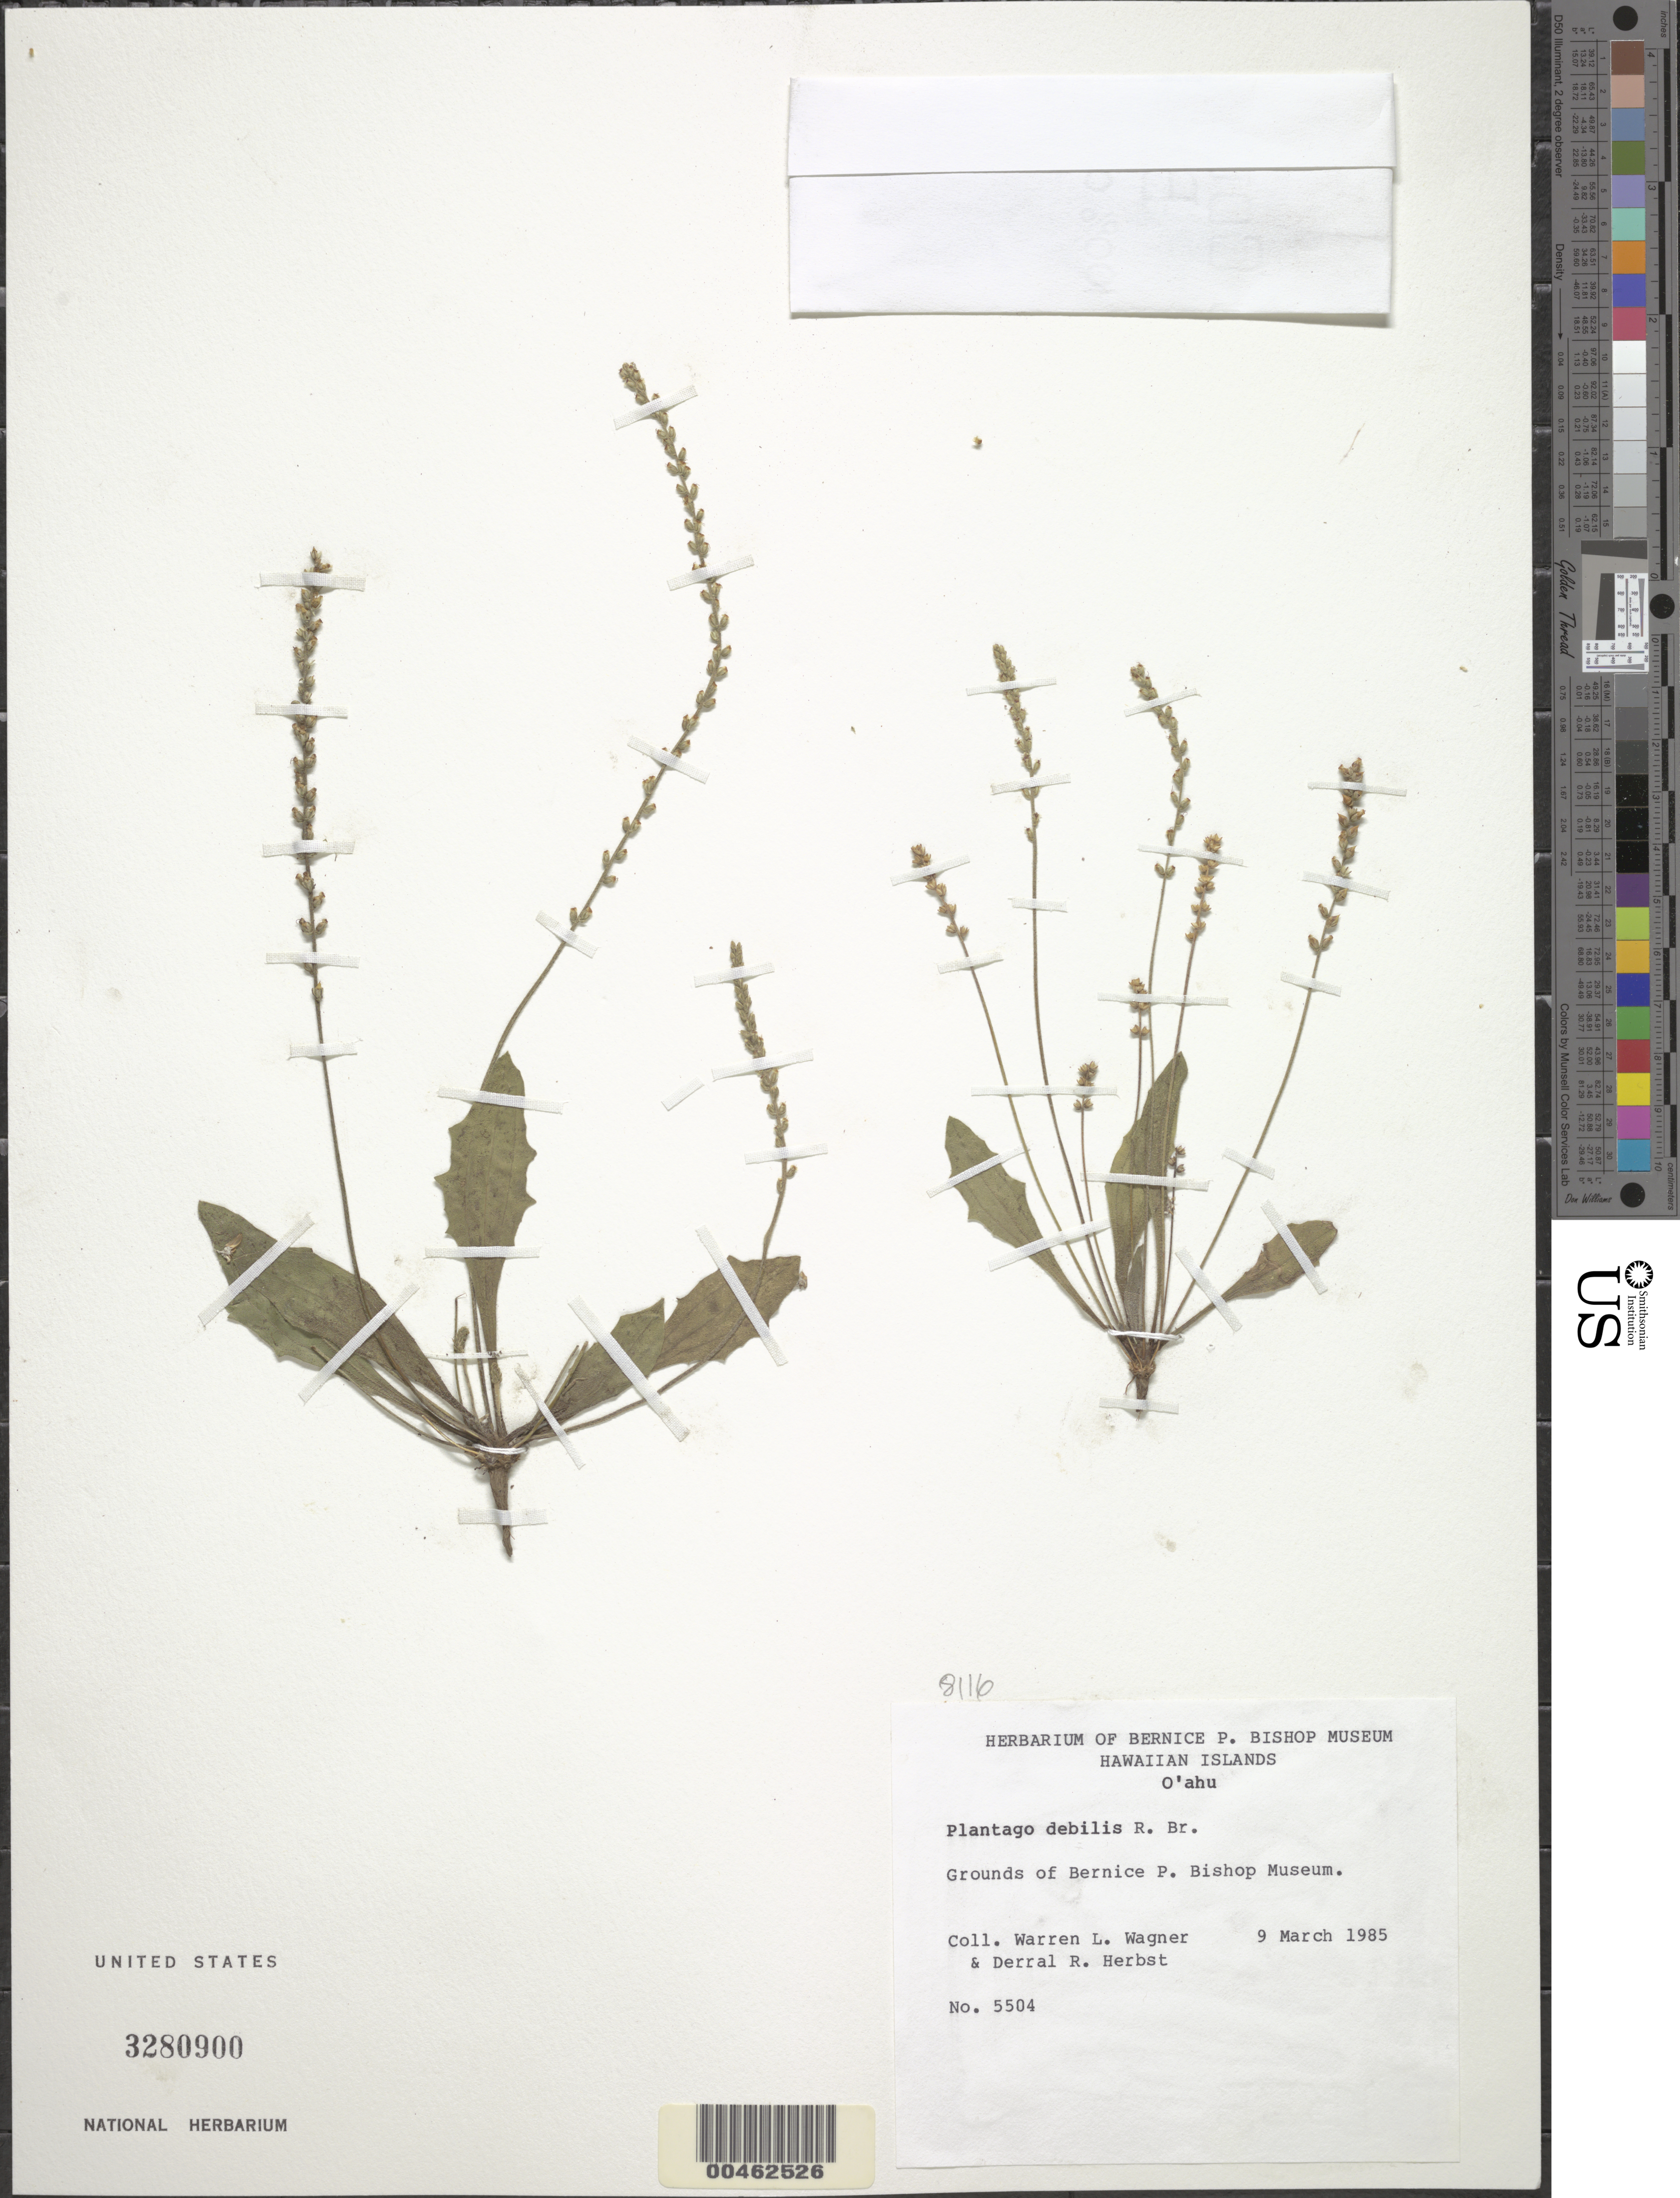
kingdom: Plantae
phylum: Tracheophyta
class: Magnoliopsida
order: Lamiales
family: Plantaginaceae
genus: Plantago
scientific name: Plantago debilis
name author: R. Br.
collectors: W. L. Wagner & D. R. Herbst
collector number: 5504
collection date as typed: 9 Mar 1985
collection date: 1985-03-09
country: United States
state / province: Hawaii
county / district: Honolulu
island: Oahu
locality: Grounds of Bernice P. Bishop Museum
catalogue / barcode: US 3280900